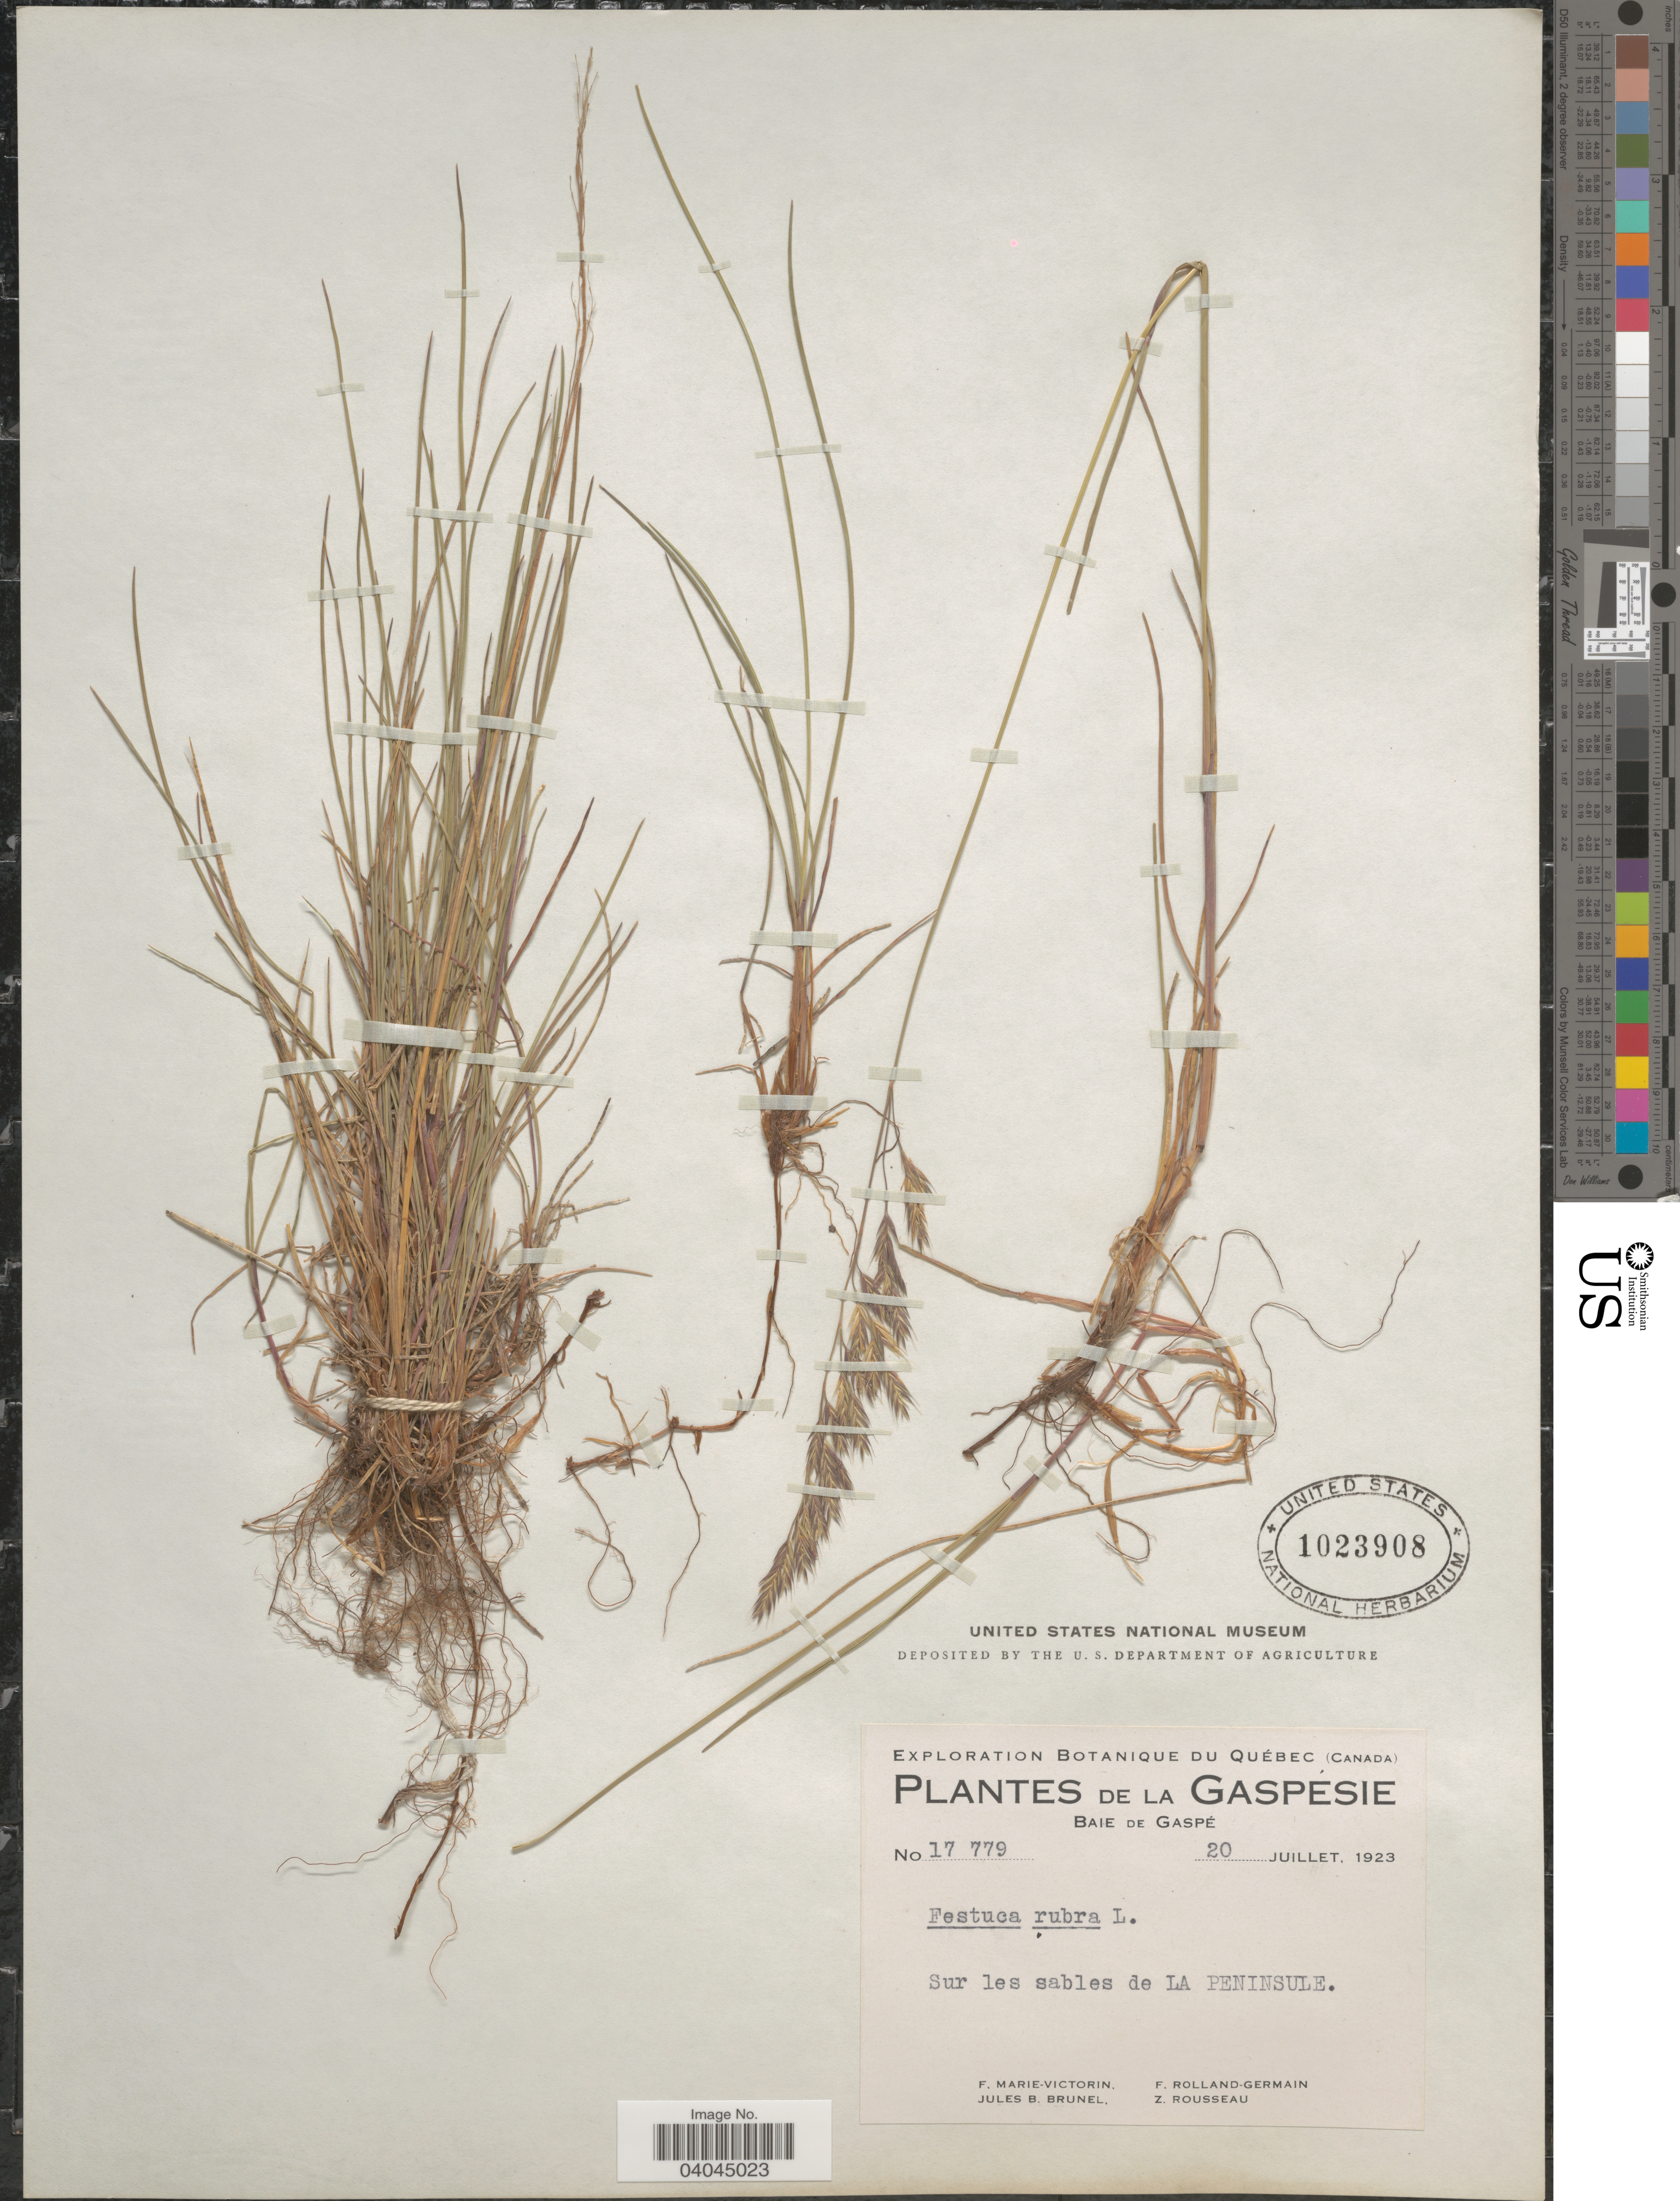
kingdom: Plantae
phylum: Tracheophyta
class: Liliopsida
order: Poales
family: Poaceae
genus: Festuca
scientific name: Festuca rubra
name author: L.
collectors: F. Marie-Victorin, Rolland-Germain, J. Brunel & Z. Rousseau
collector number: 17779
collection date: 1923-07-20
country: Canada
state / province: Quebec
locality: La Gaspésie. Baie de Gaspé. Sur les sables de La Peninsule.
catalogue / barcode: US 1023908